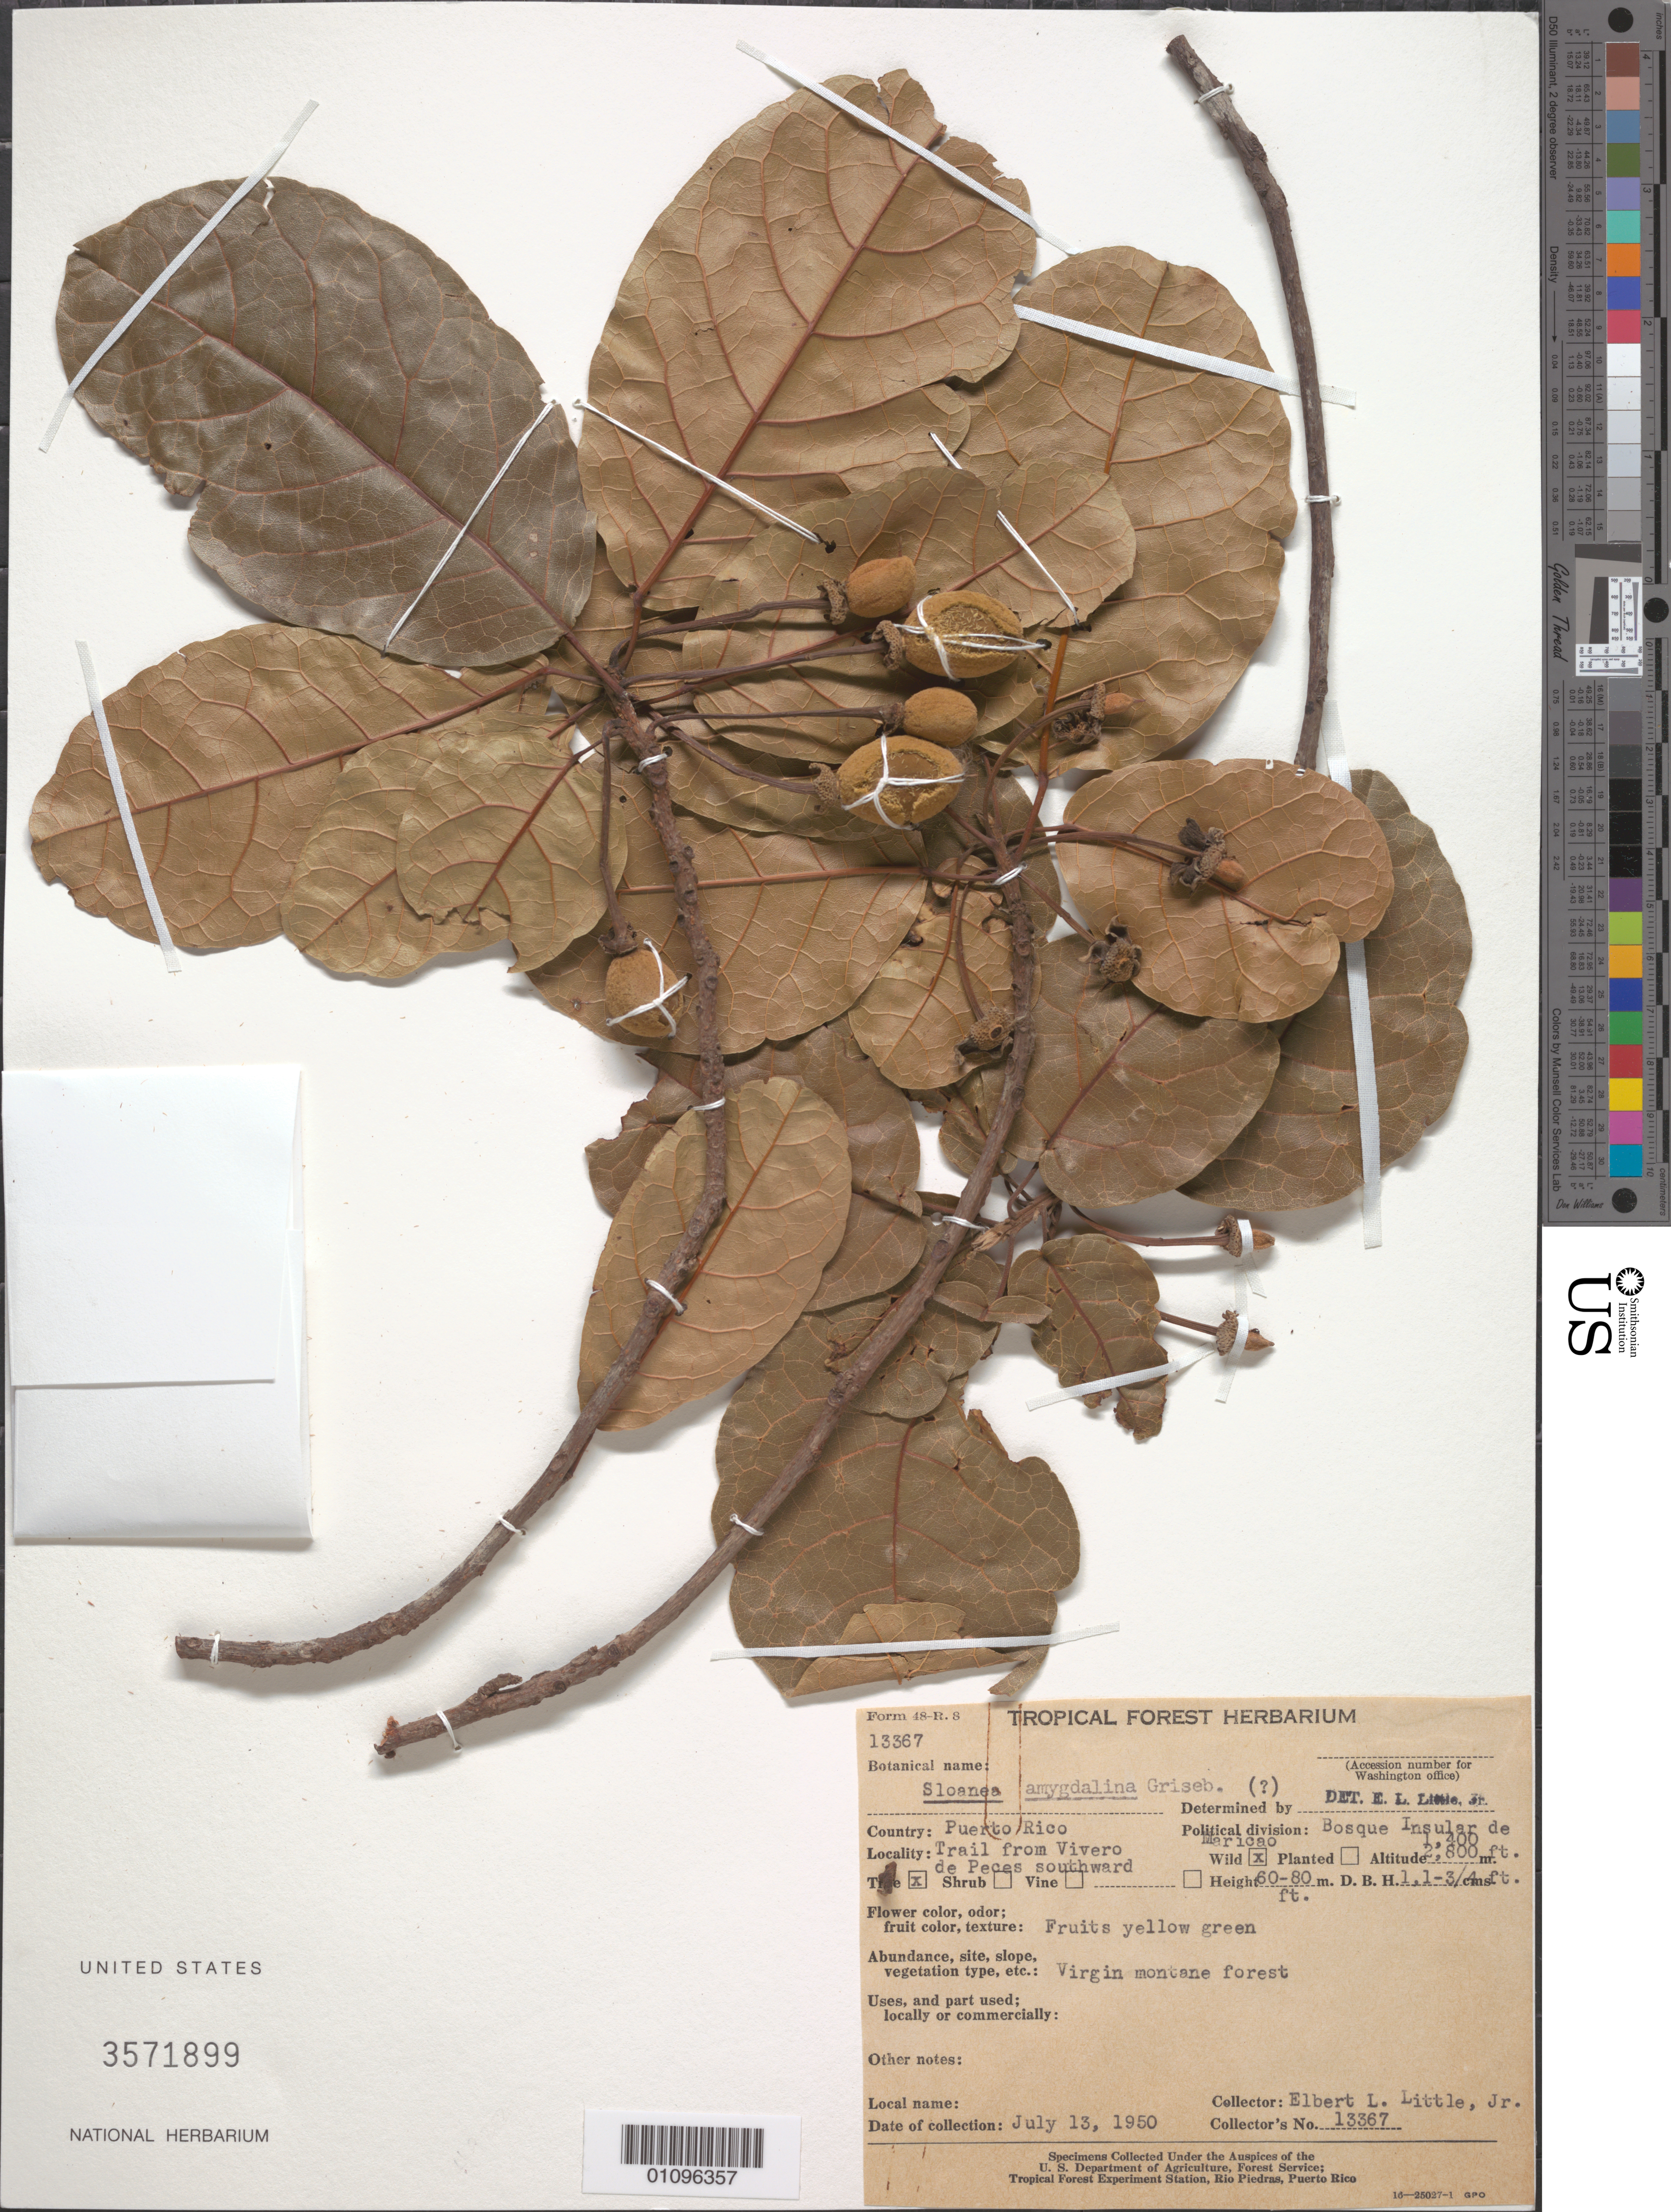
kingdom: Plantae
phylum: Tracheophyta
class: Magnoliopsida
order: Oxalidales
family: Elaeocarpaceae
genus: Sloanea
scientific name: Sloanea amygdalina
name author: Griseb.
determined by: Little, Elbert L., Jr., (FSSR), United States Department of Agriculture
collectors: E. L. Little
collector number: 13367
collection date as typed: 13 Jul 1950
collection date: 1950-07-13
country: Puerto Rico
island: Puerto Rico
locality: Bosque Insular de Maricao, trail from Vivero de Peces southward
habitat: Virgin montane forest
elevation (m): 427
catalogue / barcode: US 3571899